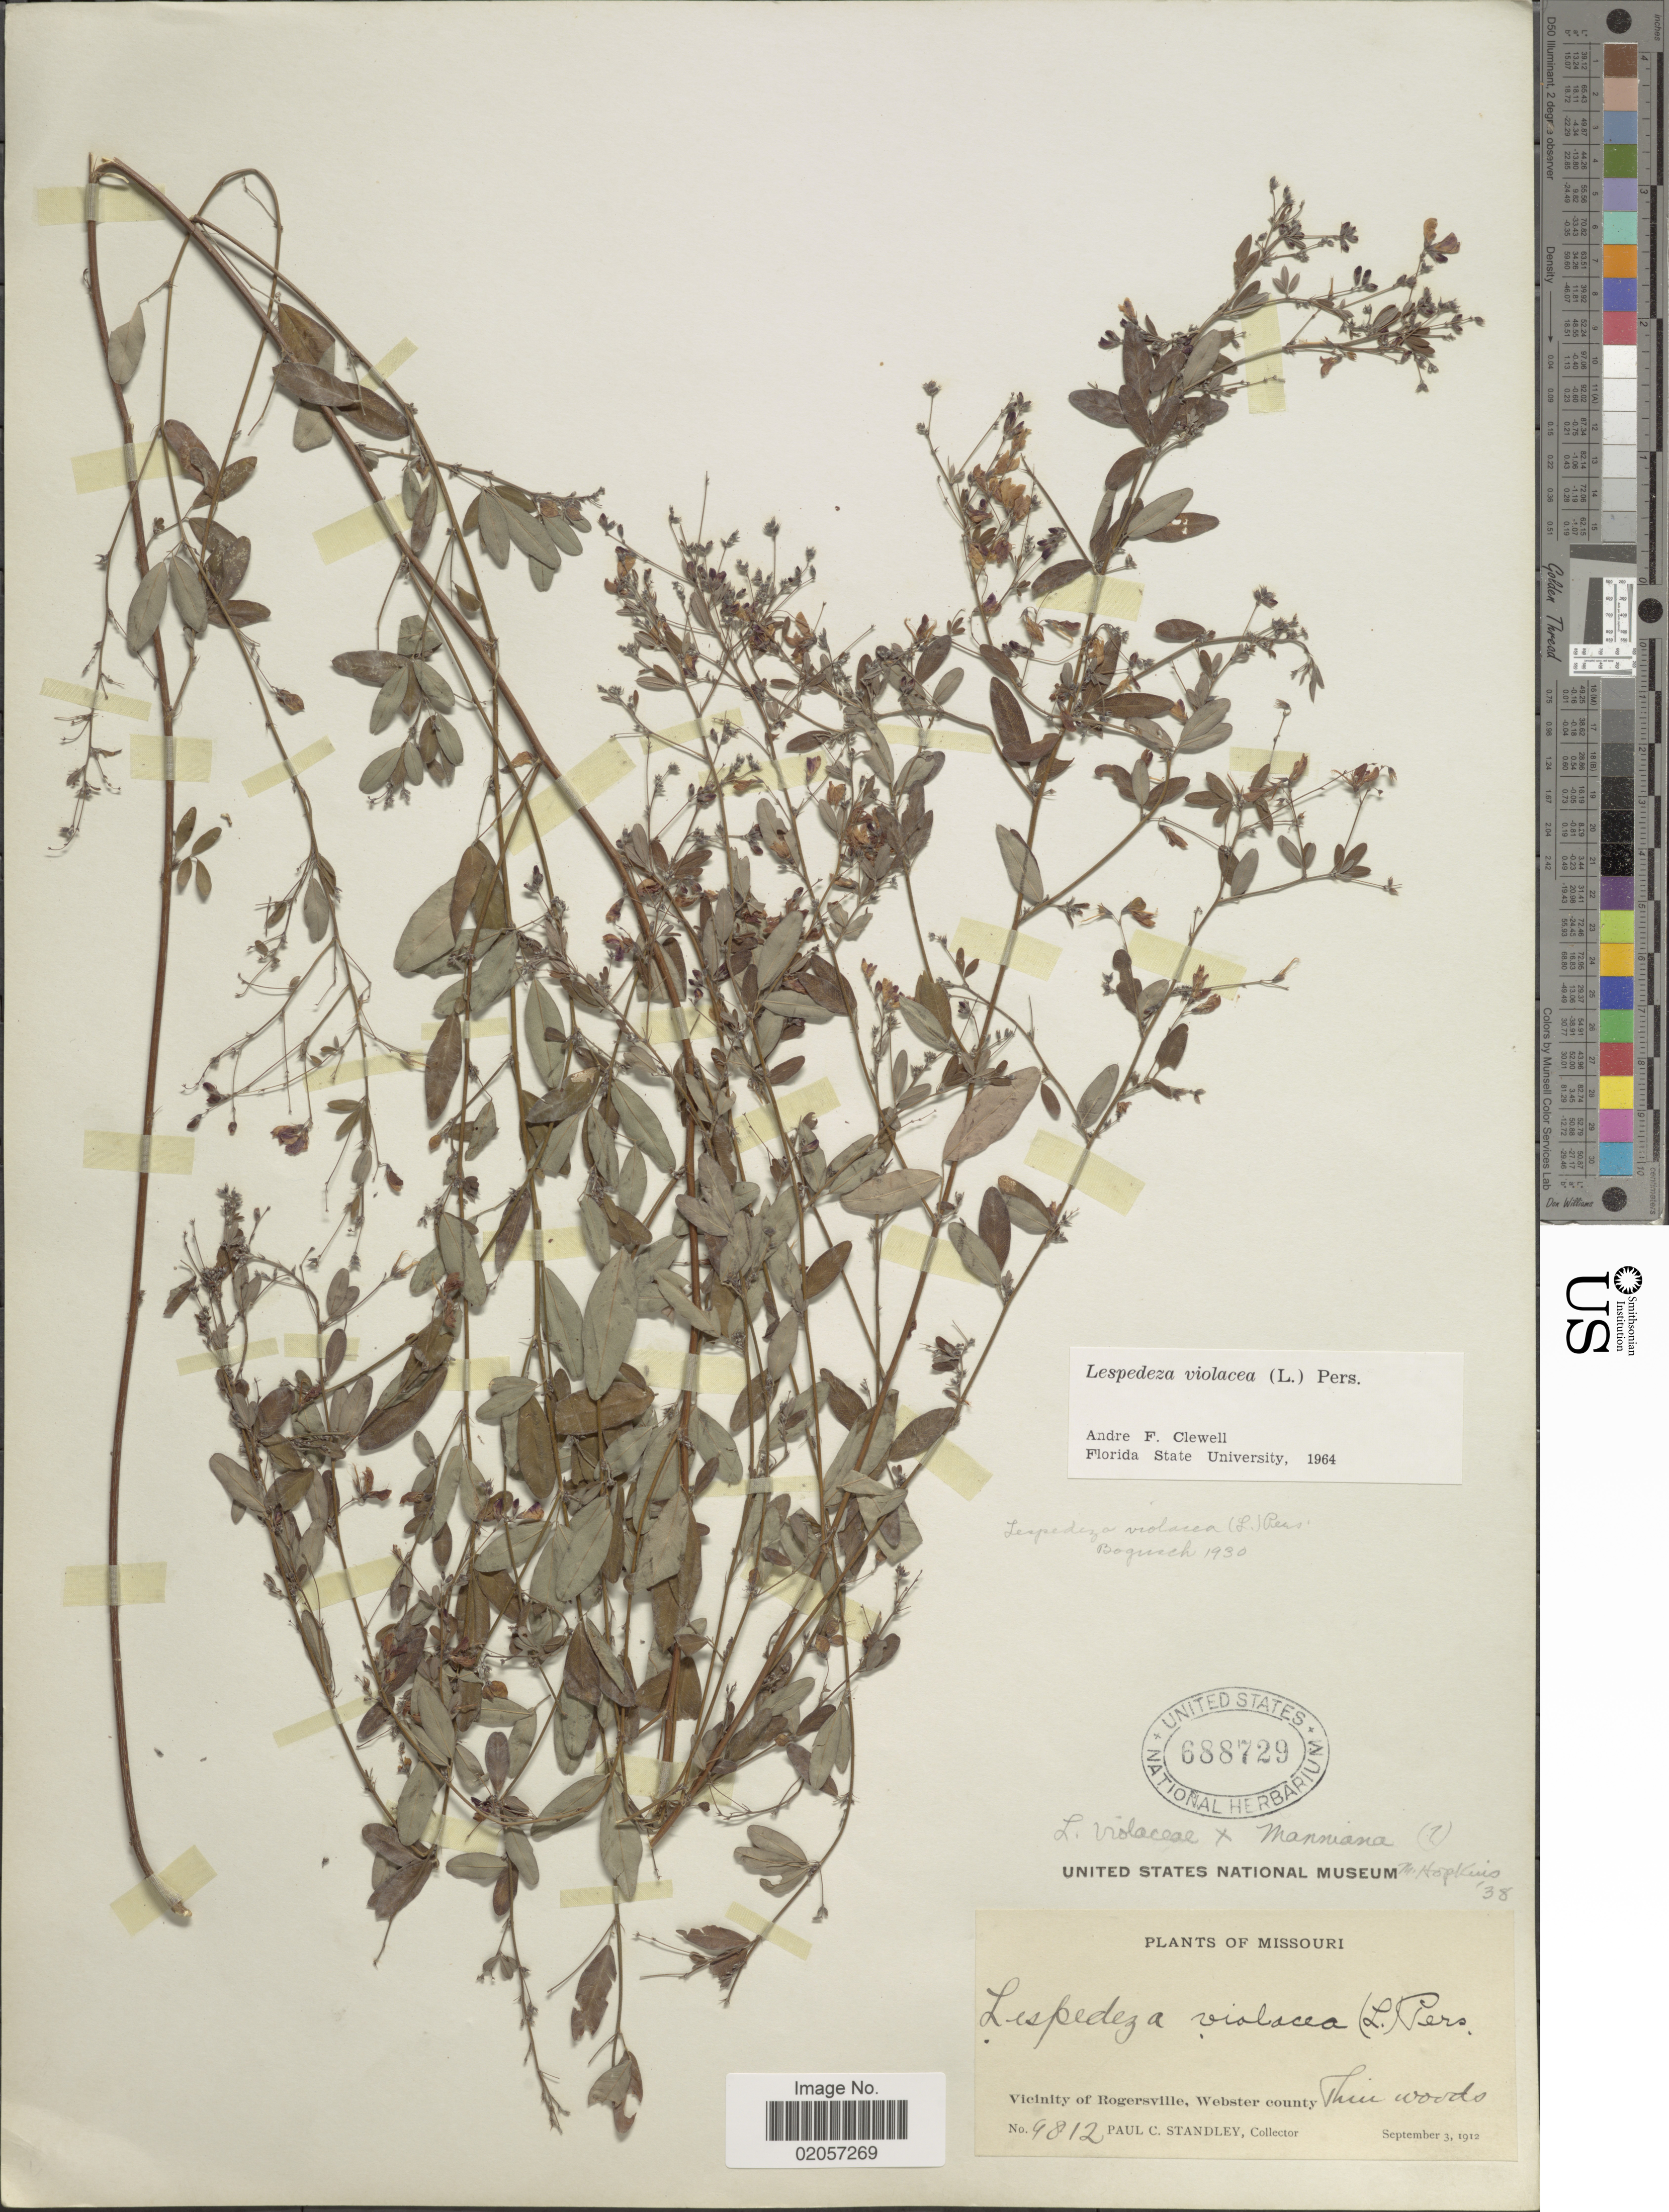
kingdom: Plantae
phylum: Tracheophyta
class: Magnoliopsida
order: Fabales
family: Fabaceae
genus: Lespedeza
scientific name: Lespedeza violacea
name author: (L.) Pers.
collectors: P. C. Standley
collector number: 9812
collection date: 1912-09-03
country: United States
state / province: Missouri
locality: Missouri, Vicinity of Roigersville, Webster county.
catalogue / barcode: US 688729